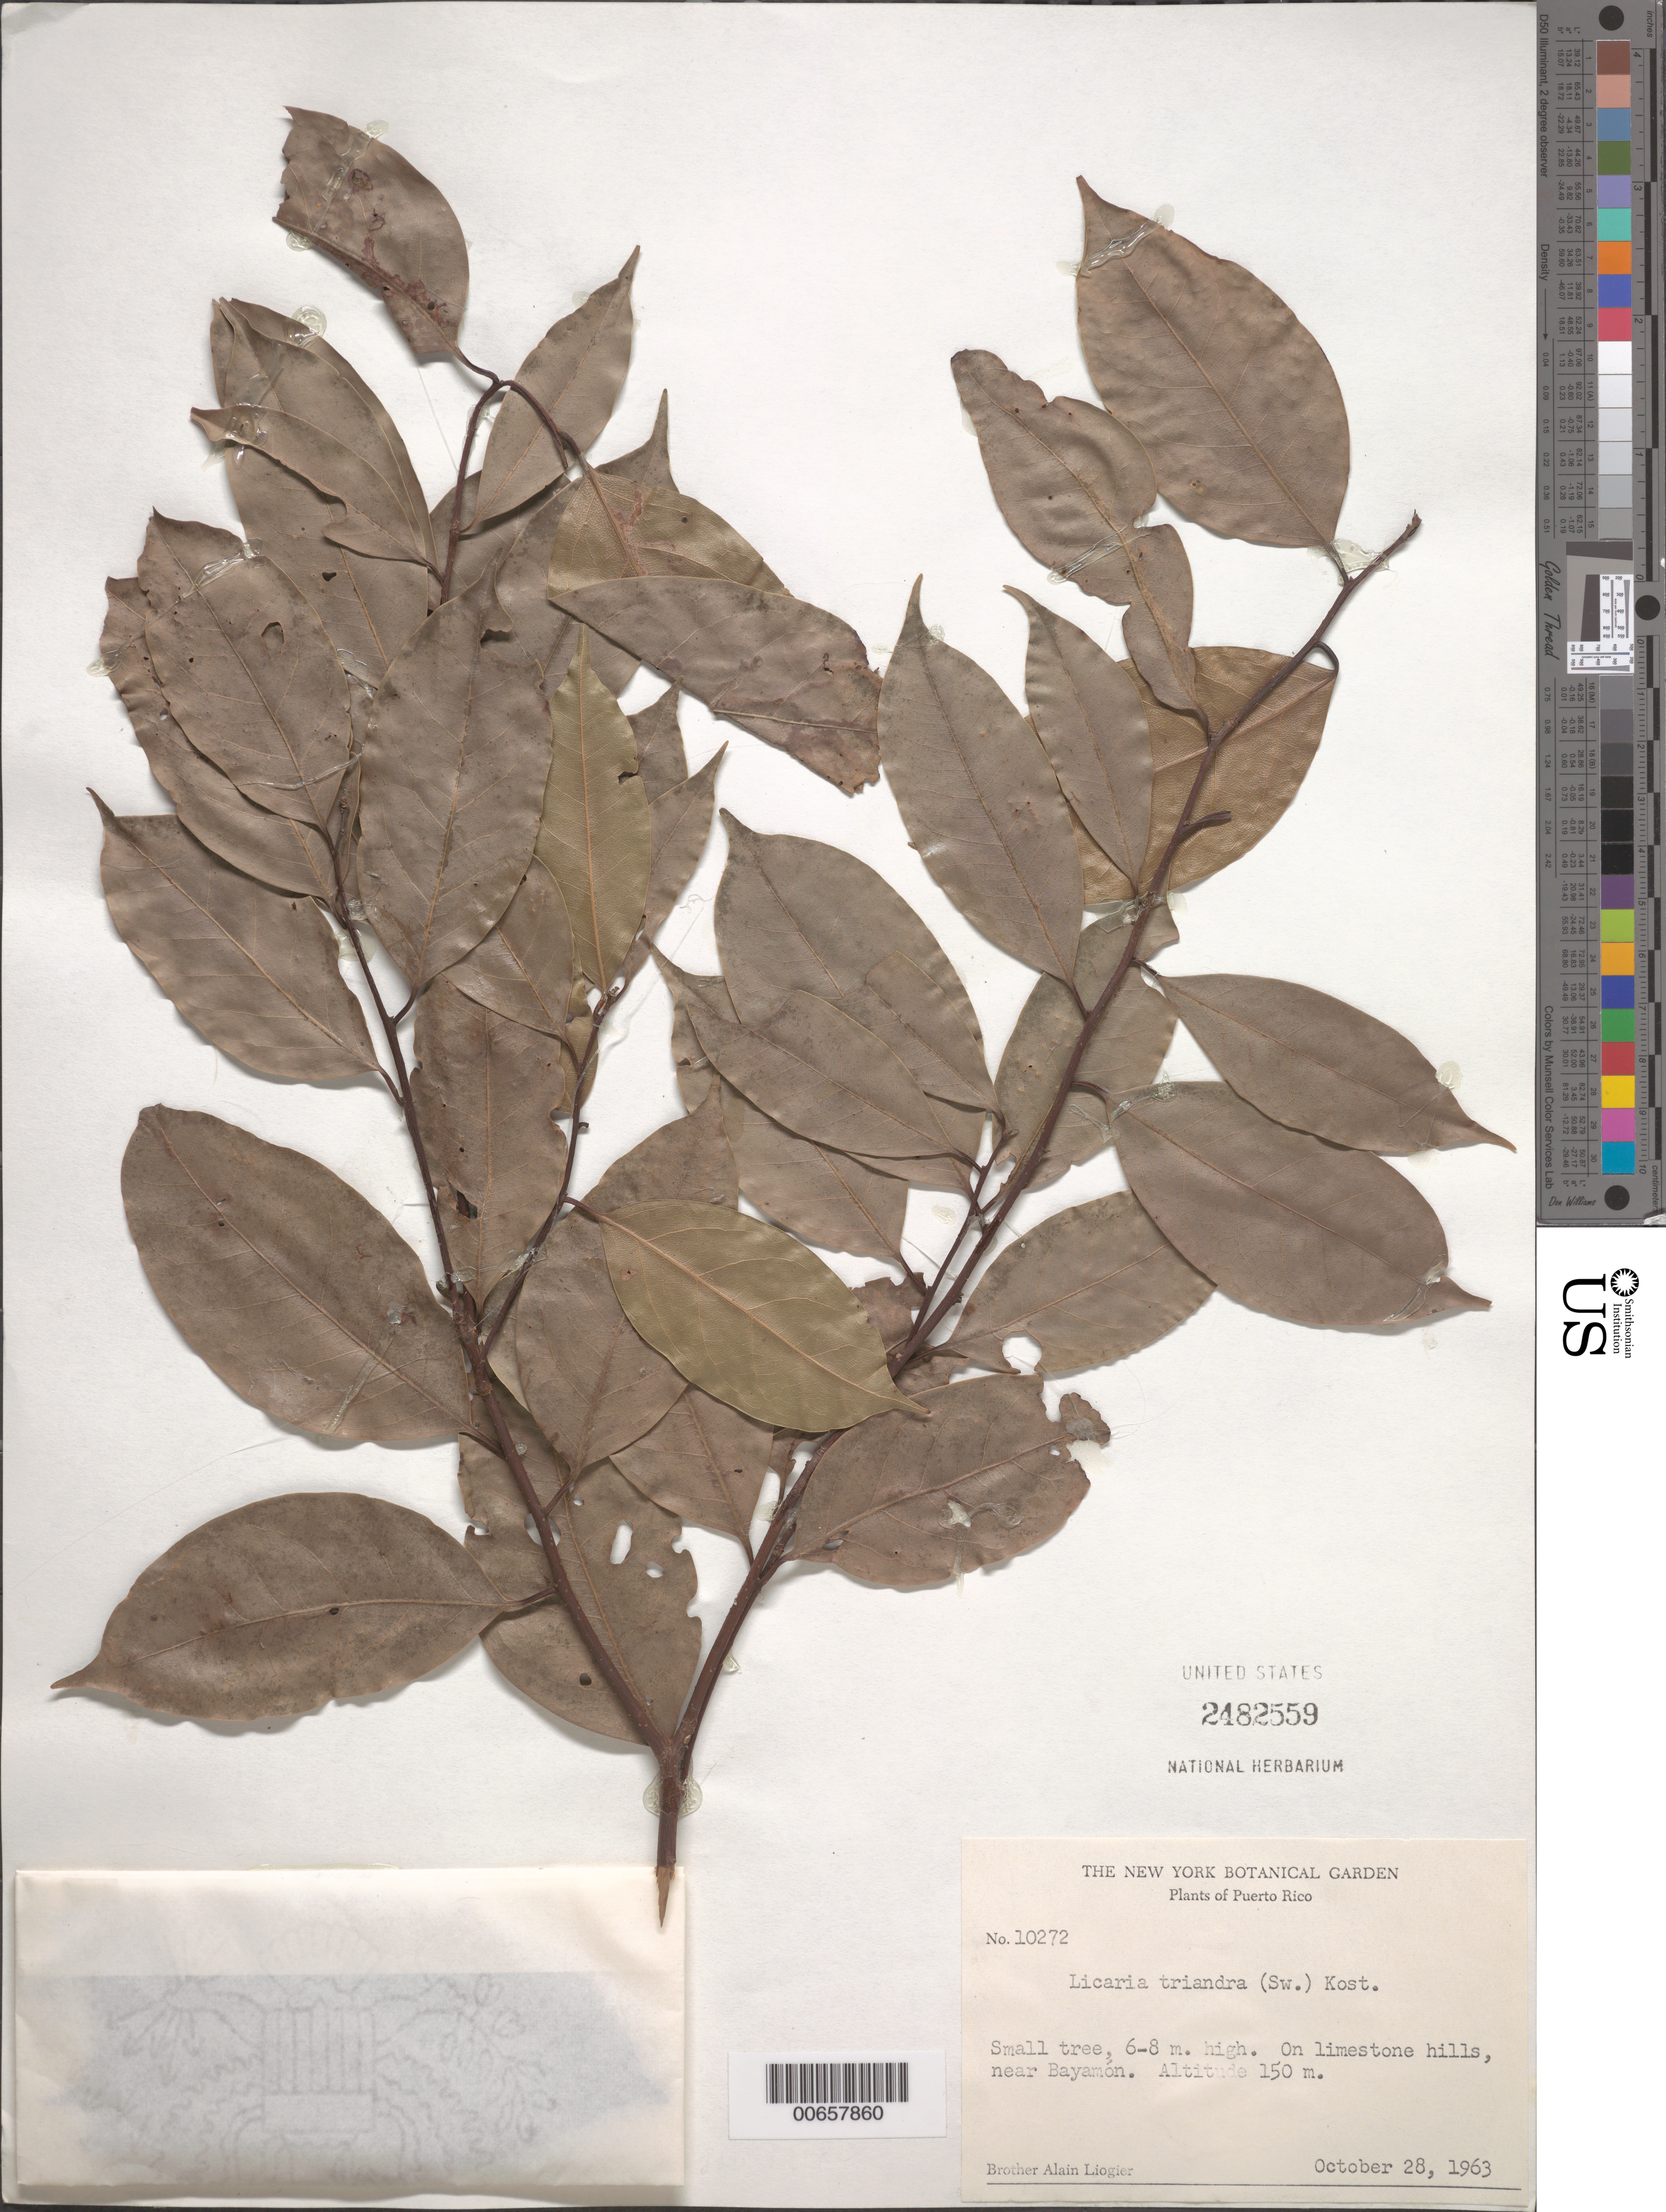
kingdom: Plantae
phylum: Tracheophyta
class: Magnoliopsida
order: Laurales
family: Lauraceae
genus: Licaria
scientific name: Licaria triandra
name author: (Sw.) Kosterm.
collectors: A. H. Liogier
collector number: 10272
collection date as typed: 28 Oct 1963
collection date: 1963-10-28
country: Puerto Rico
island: Greater Antilles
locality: Bayamon, near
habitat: On limestone hills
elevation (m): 150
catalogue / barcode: US 2482559